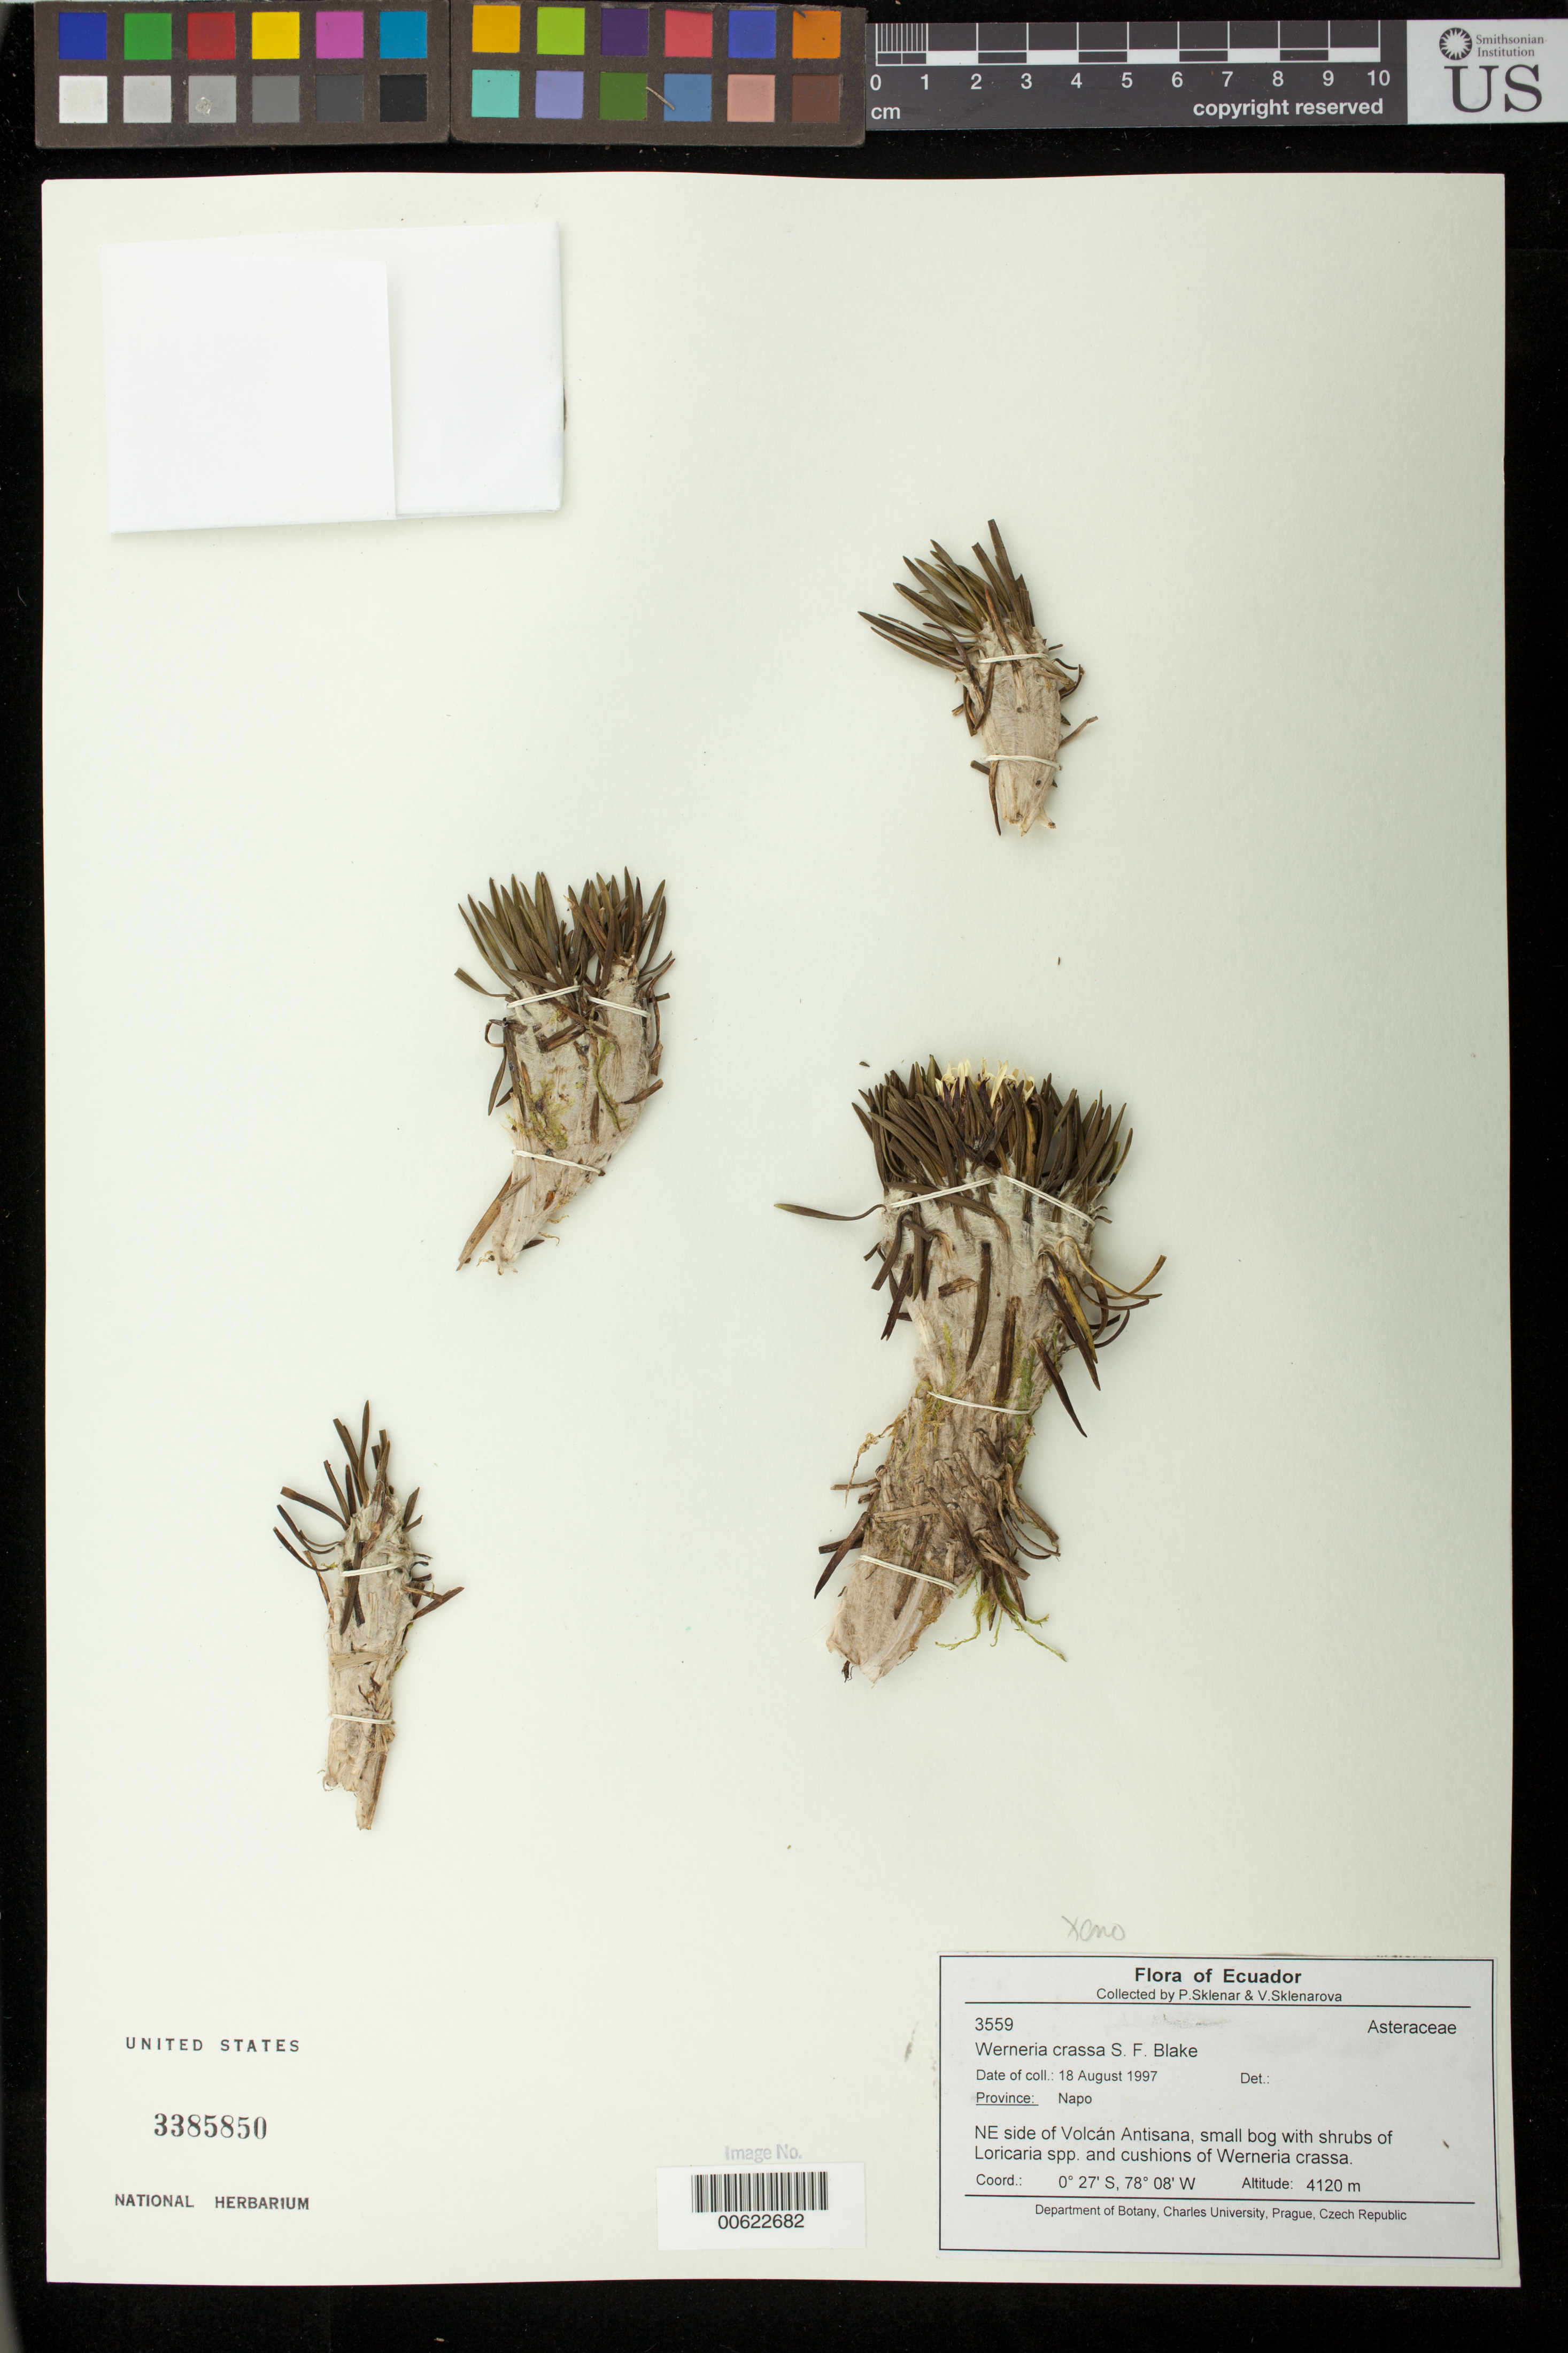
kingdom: Plantae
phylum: Tracheophyta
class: Magnoliopsida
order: Asterales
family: Asteraceae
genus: Xenophyllum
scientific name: Xenophyllum crassum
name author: (S.F. Blake) V.A. Funk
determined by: Funk, Vicki A., (BOT), Smithsonian Institution - National Museum of Natural History (UNITED STATES)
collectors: P. Sklenár & V. Sklenárová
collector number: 3559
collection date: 1997-08-18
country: Ecuador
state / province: Napo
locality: NE side of Volcan Antisana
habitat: Small bog with shrubs of Loricaria sssp. and cushions of Werneria crassa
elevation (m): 4200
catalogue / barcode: US 3385850